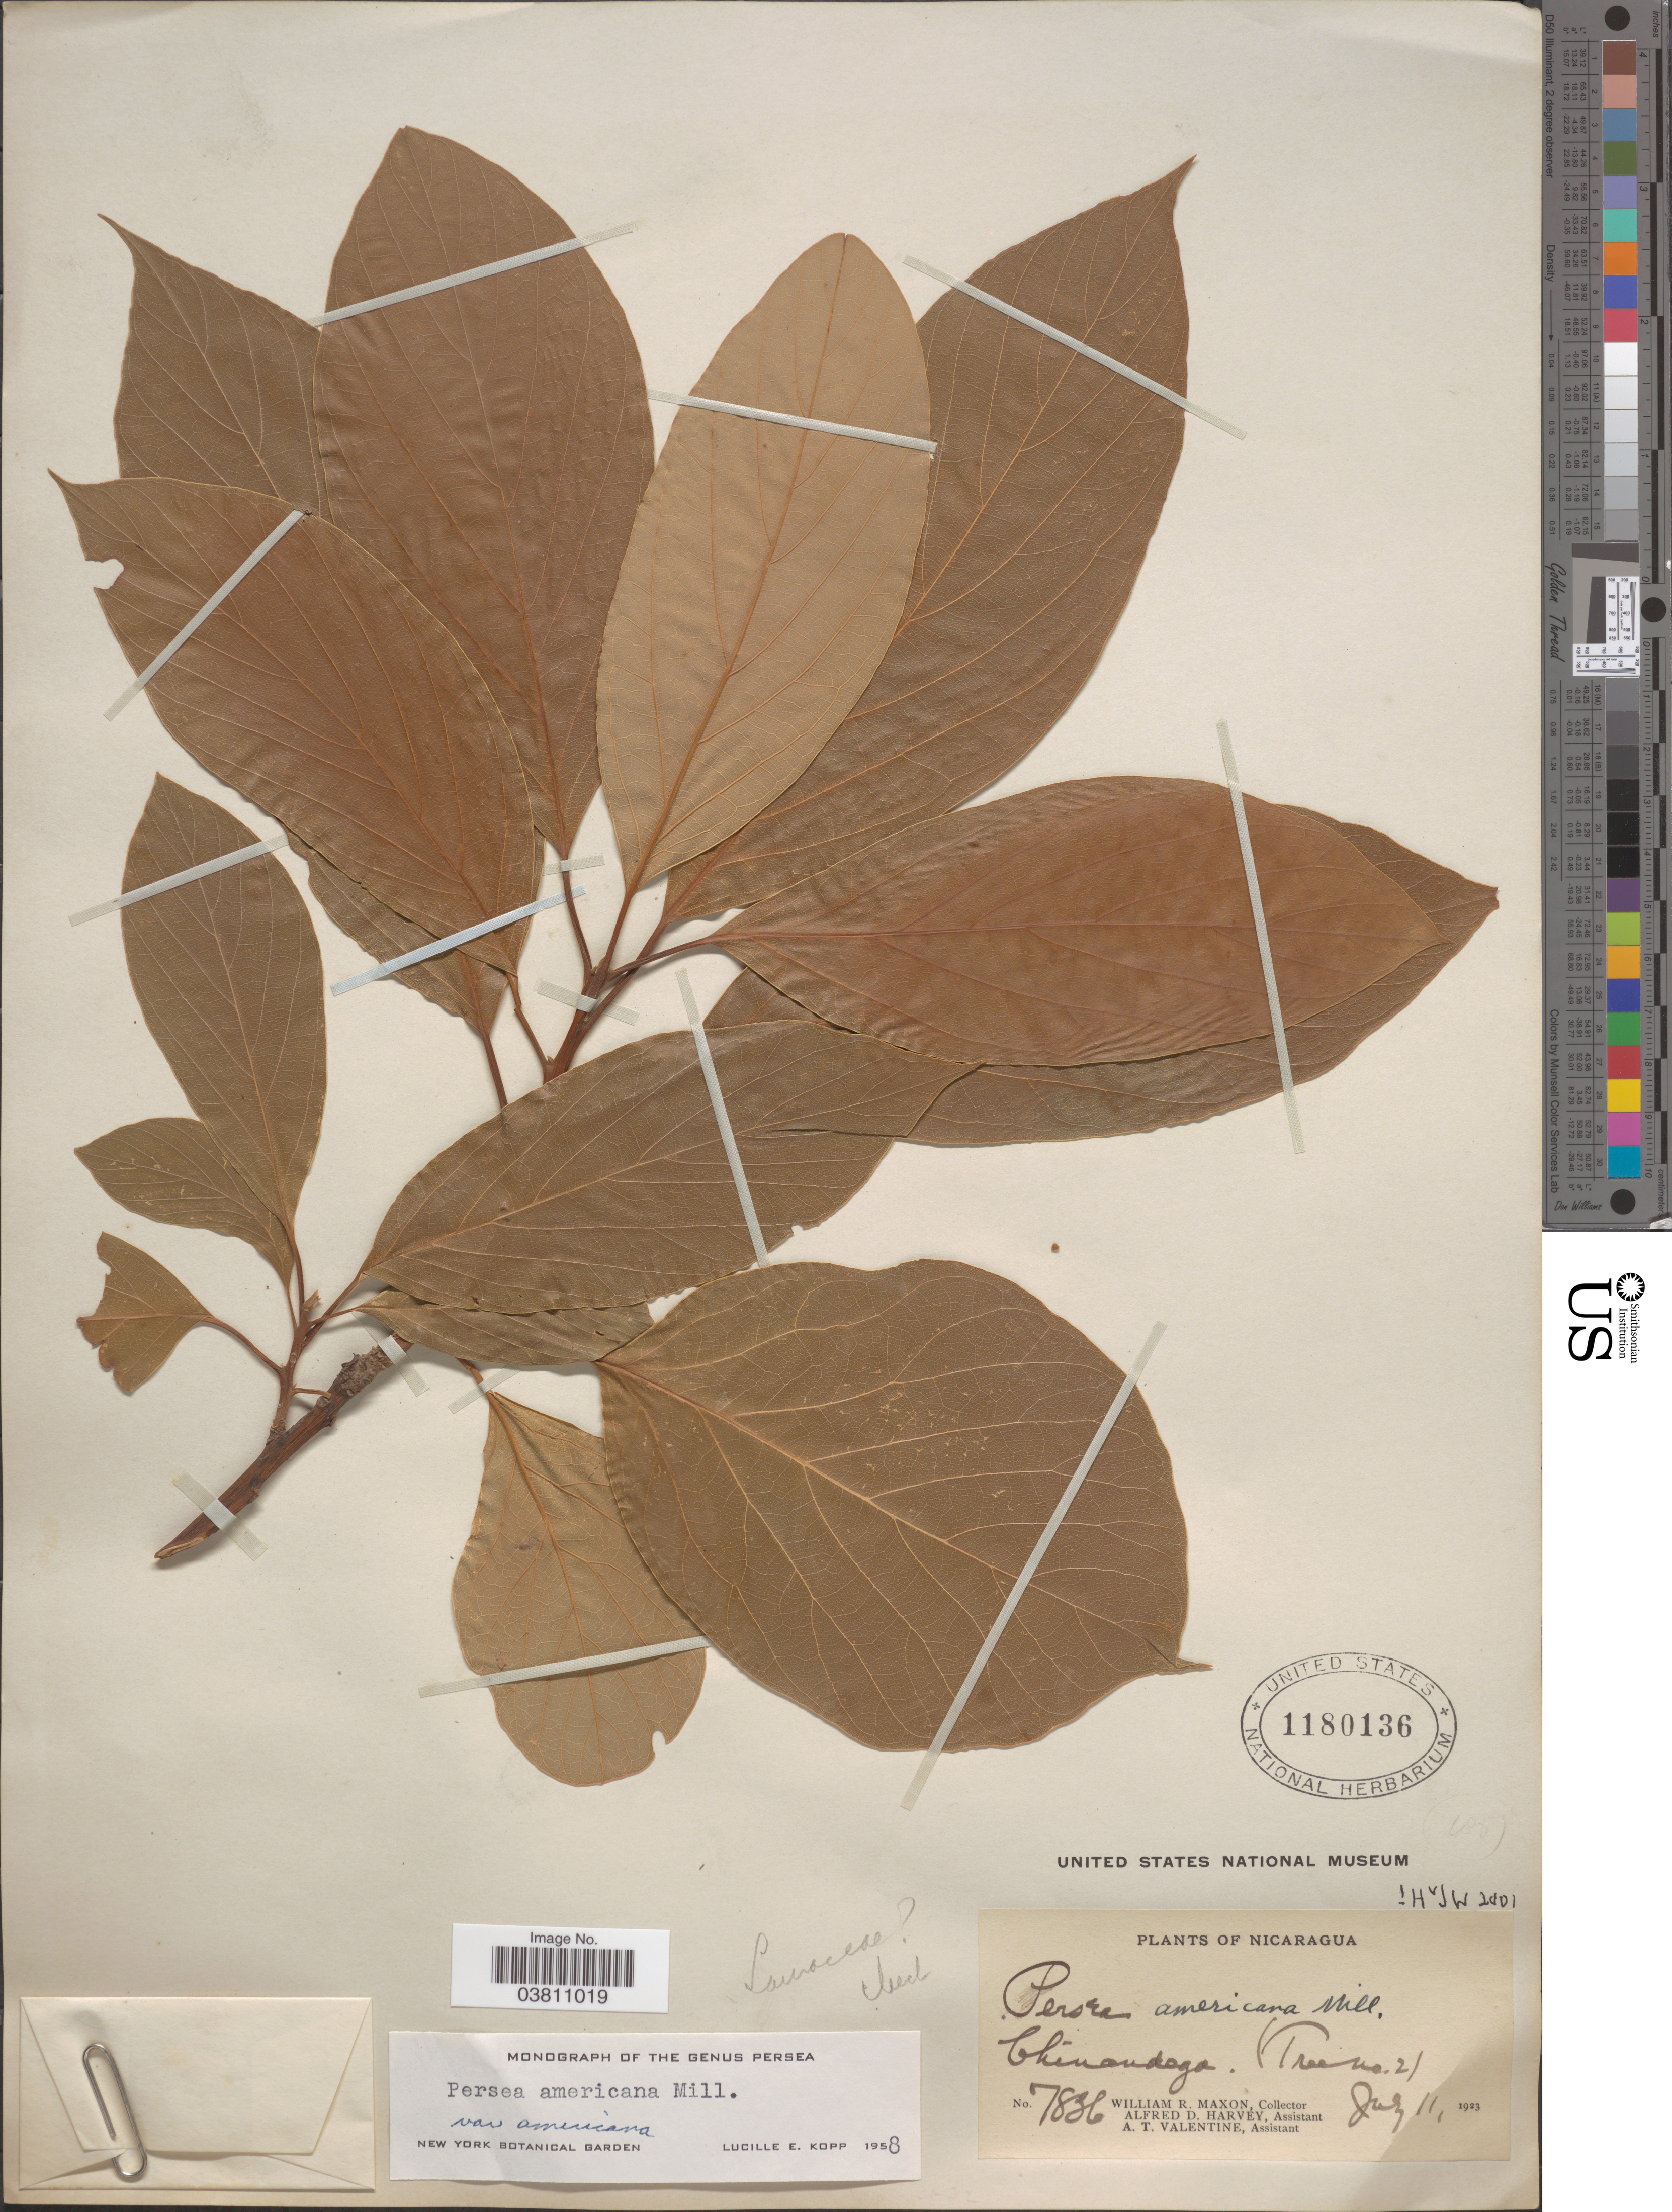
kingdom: Plantae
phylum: Tracheophyta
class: Magnoliopsida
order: Laurales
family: Lauraceae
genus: Persea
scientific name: Persea americana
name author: Mill.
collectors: W. R. Maxon, A. D. Harvey & A. Valentine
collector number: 7836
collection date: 1923-07-11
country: Nicaragua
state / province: Chinandega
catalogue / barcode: US 1180136